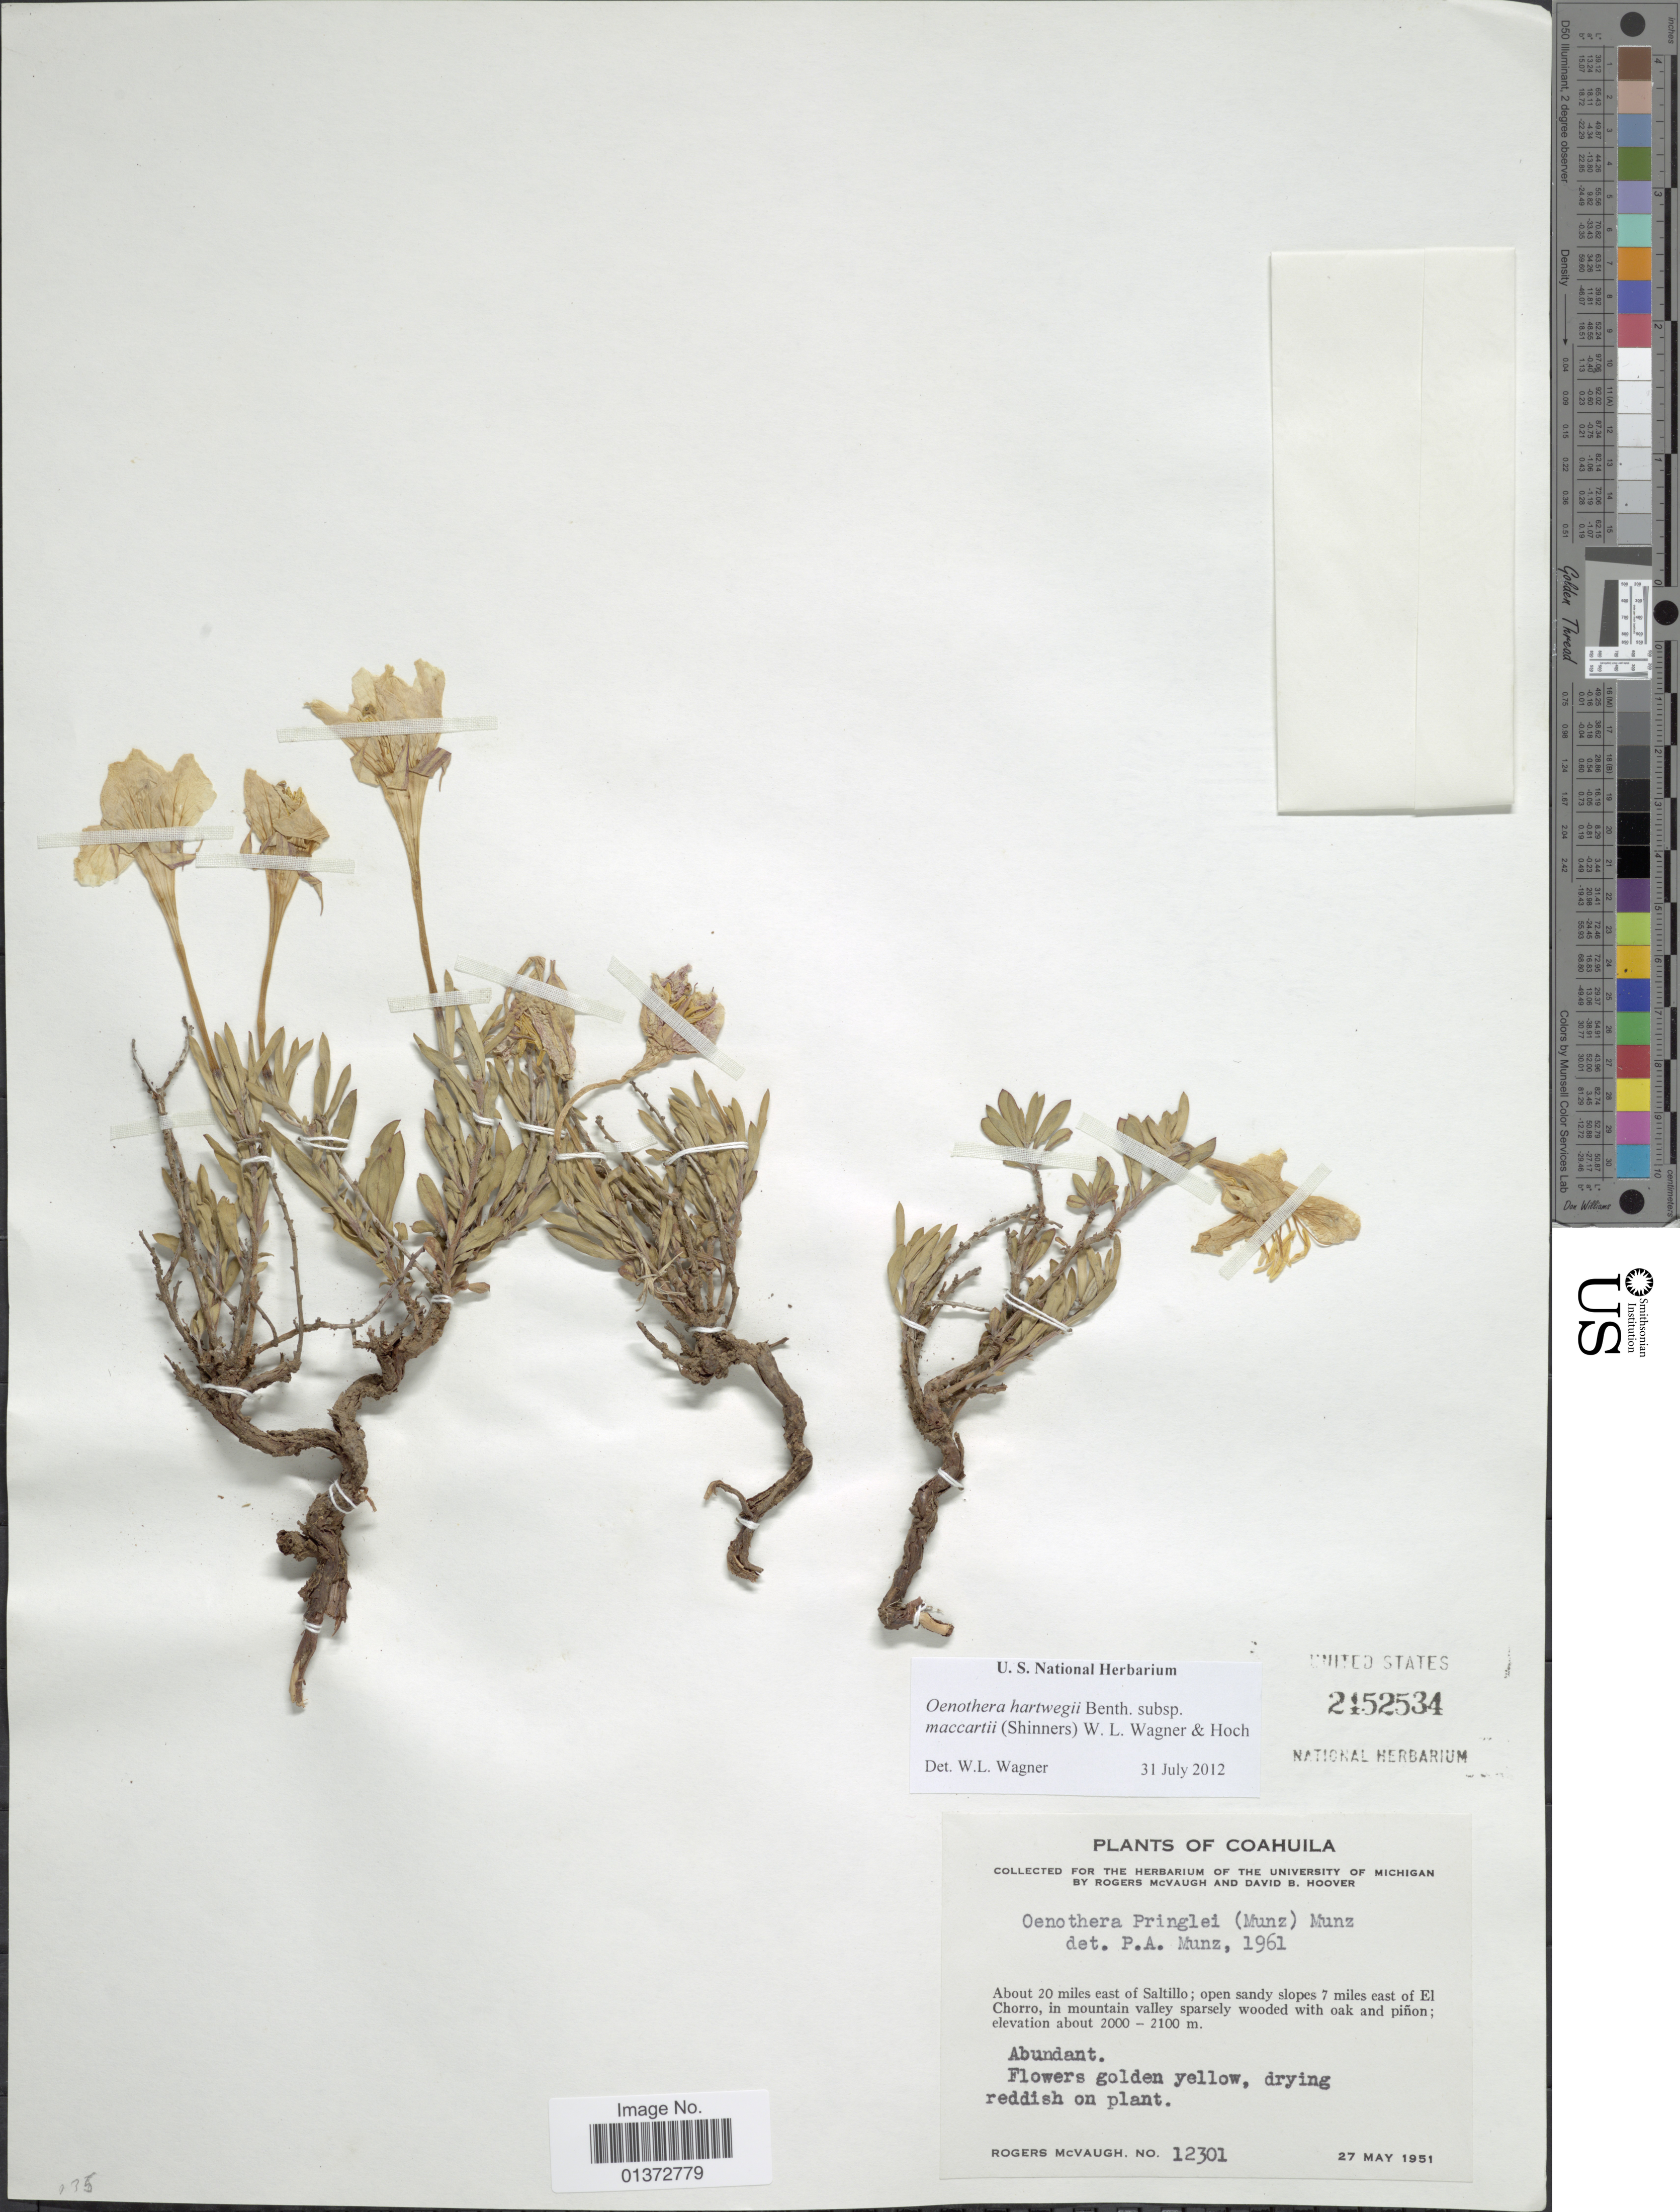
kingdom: Plantae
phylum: Tracheophyta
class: Magnoliopsida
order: Myrtales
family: Onagraceae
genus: Oenothera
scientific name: Oenothera hartwegii subsp. maccartii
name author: (Shinners) W.L. Wagner & Hoch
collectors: R. McVaugh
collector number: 12301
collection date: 1951-05-27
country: Mexico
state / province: Coahuila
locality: About 20 miles east of Saltillo; open sandy slopes east of El Chorro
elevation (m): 2000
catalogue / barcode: US 2452534